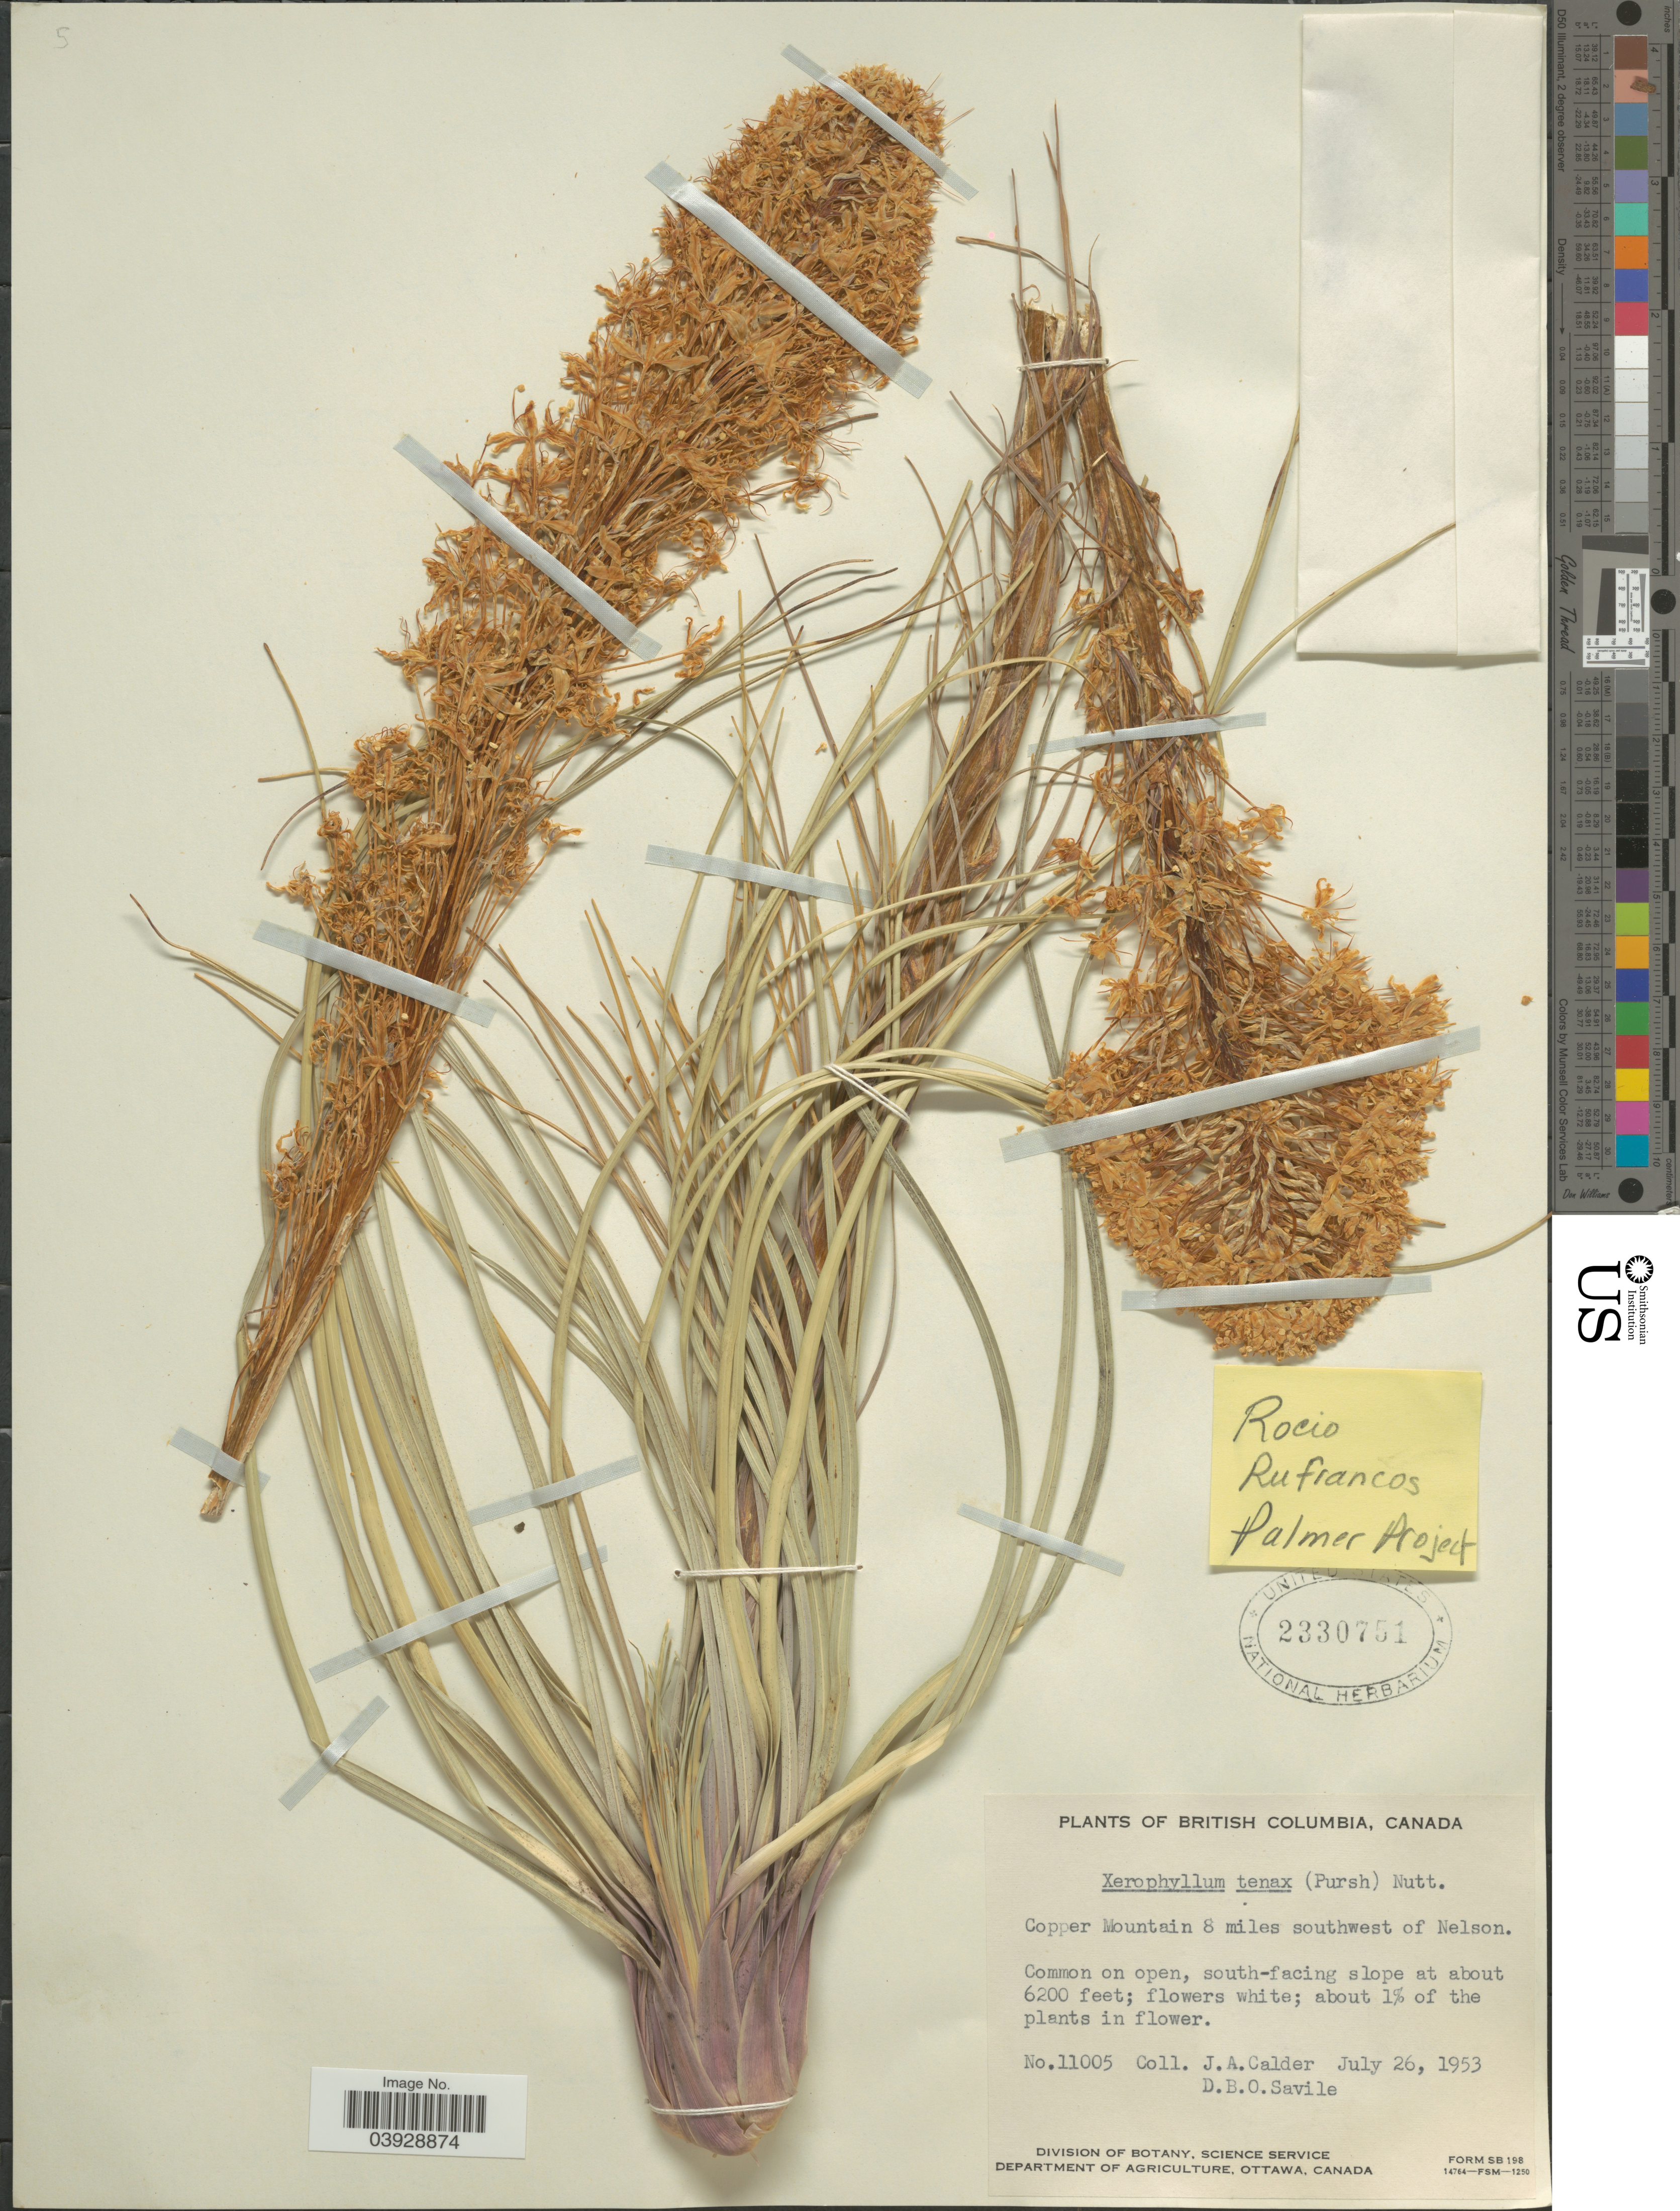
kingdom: Plantae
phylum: Tracheophyta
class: Liliopsida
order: Liliales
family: Melanthiaceae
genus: Xerophyllum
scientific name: Xerophyllum tenax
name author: (Pursh) Nutt.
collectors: J. A. Calder & D. Savile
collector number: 11005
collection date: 1953-07-26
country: Canada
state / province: British Columbia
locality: Copper Mountain 8 miles southwest of Nelson.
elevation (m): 1890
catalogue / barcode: US 2330751